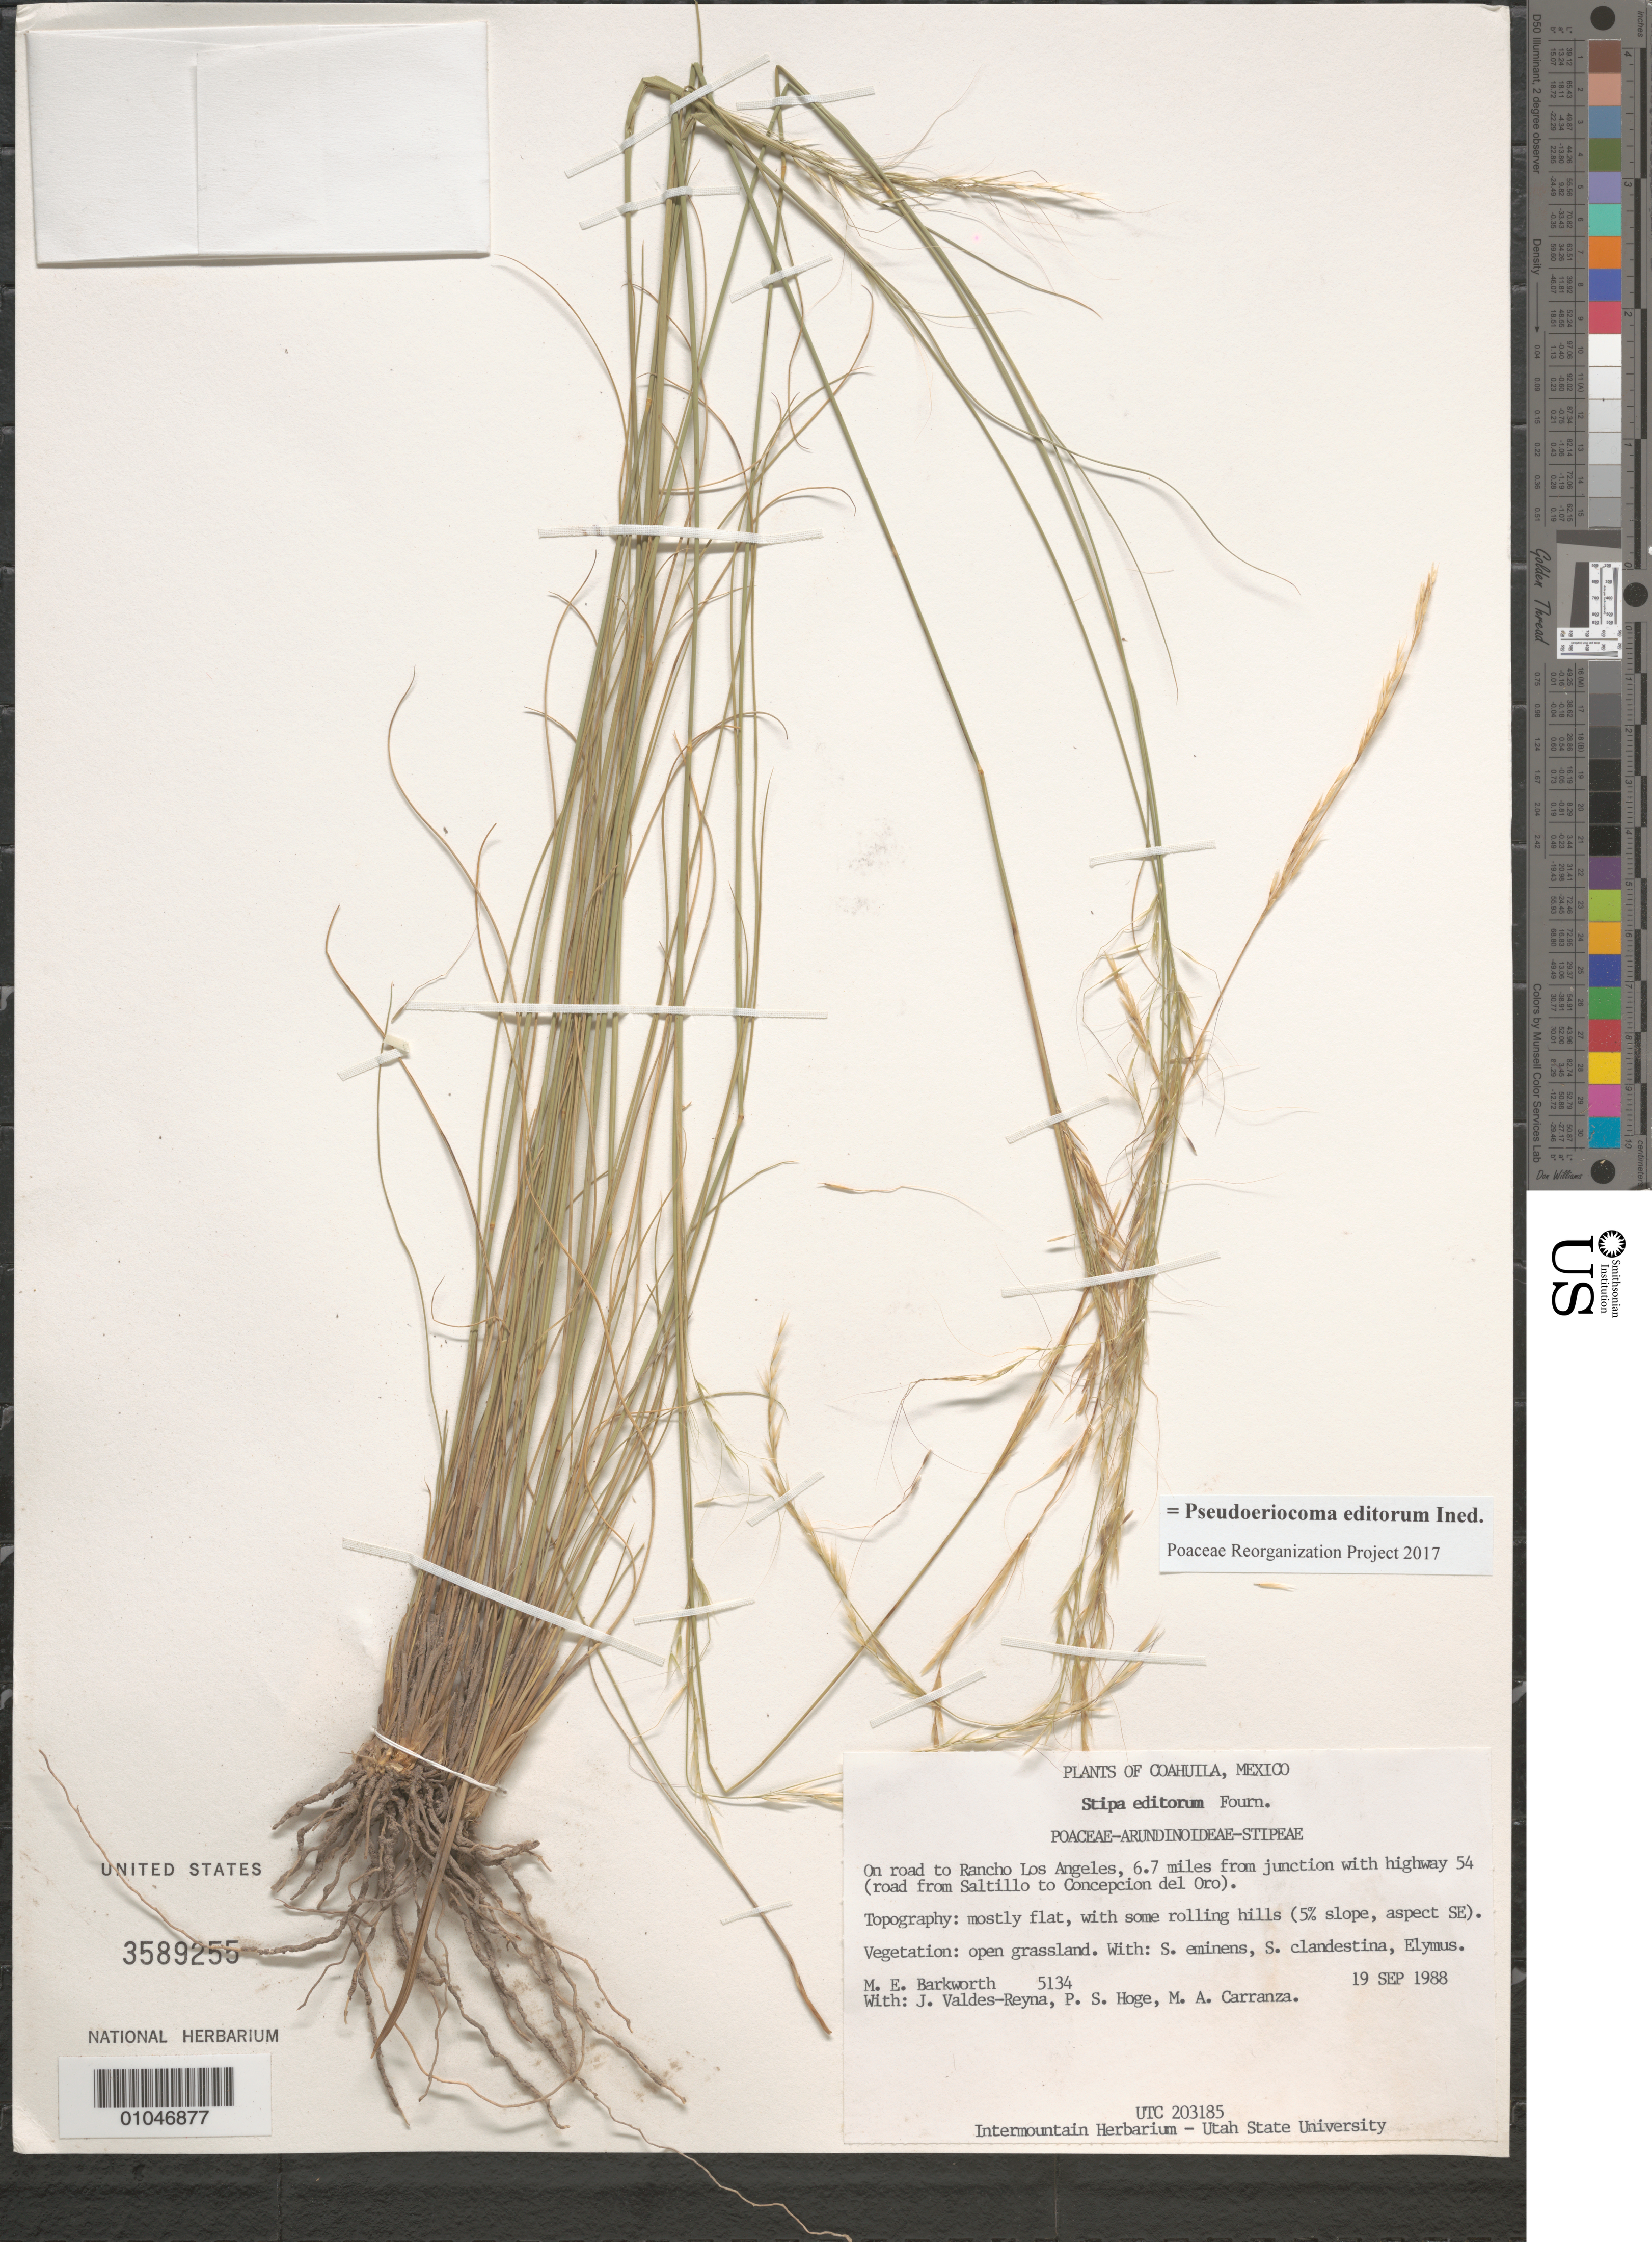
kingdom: Plantae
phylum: Tracheophyta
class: Liliopsida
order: Poales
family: Poaceae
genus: Pseudoeriocoma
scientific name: Pseudoeriocoma editorum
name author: (E. Fourn.) Romasch.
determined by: Poaceae Reorganization Project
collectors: M. E. Barkworth, J. Valdés-Reyna, P. S. Hoge & M. A. Carranza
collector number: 5134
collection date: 1988-09-19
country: Mexico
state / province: Coahuila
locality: Road to Rancho Los Angeles (U.A.A.A.N.), 6.7 mi from junction with highway 54 (road from Saltillo to Concepcion del Oro)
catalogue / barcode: US 3589255